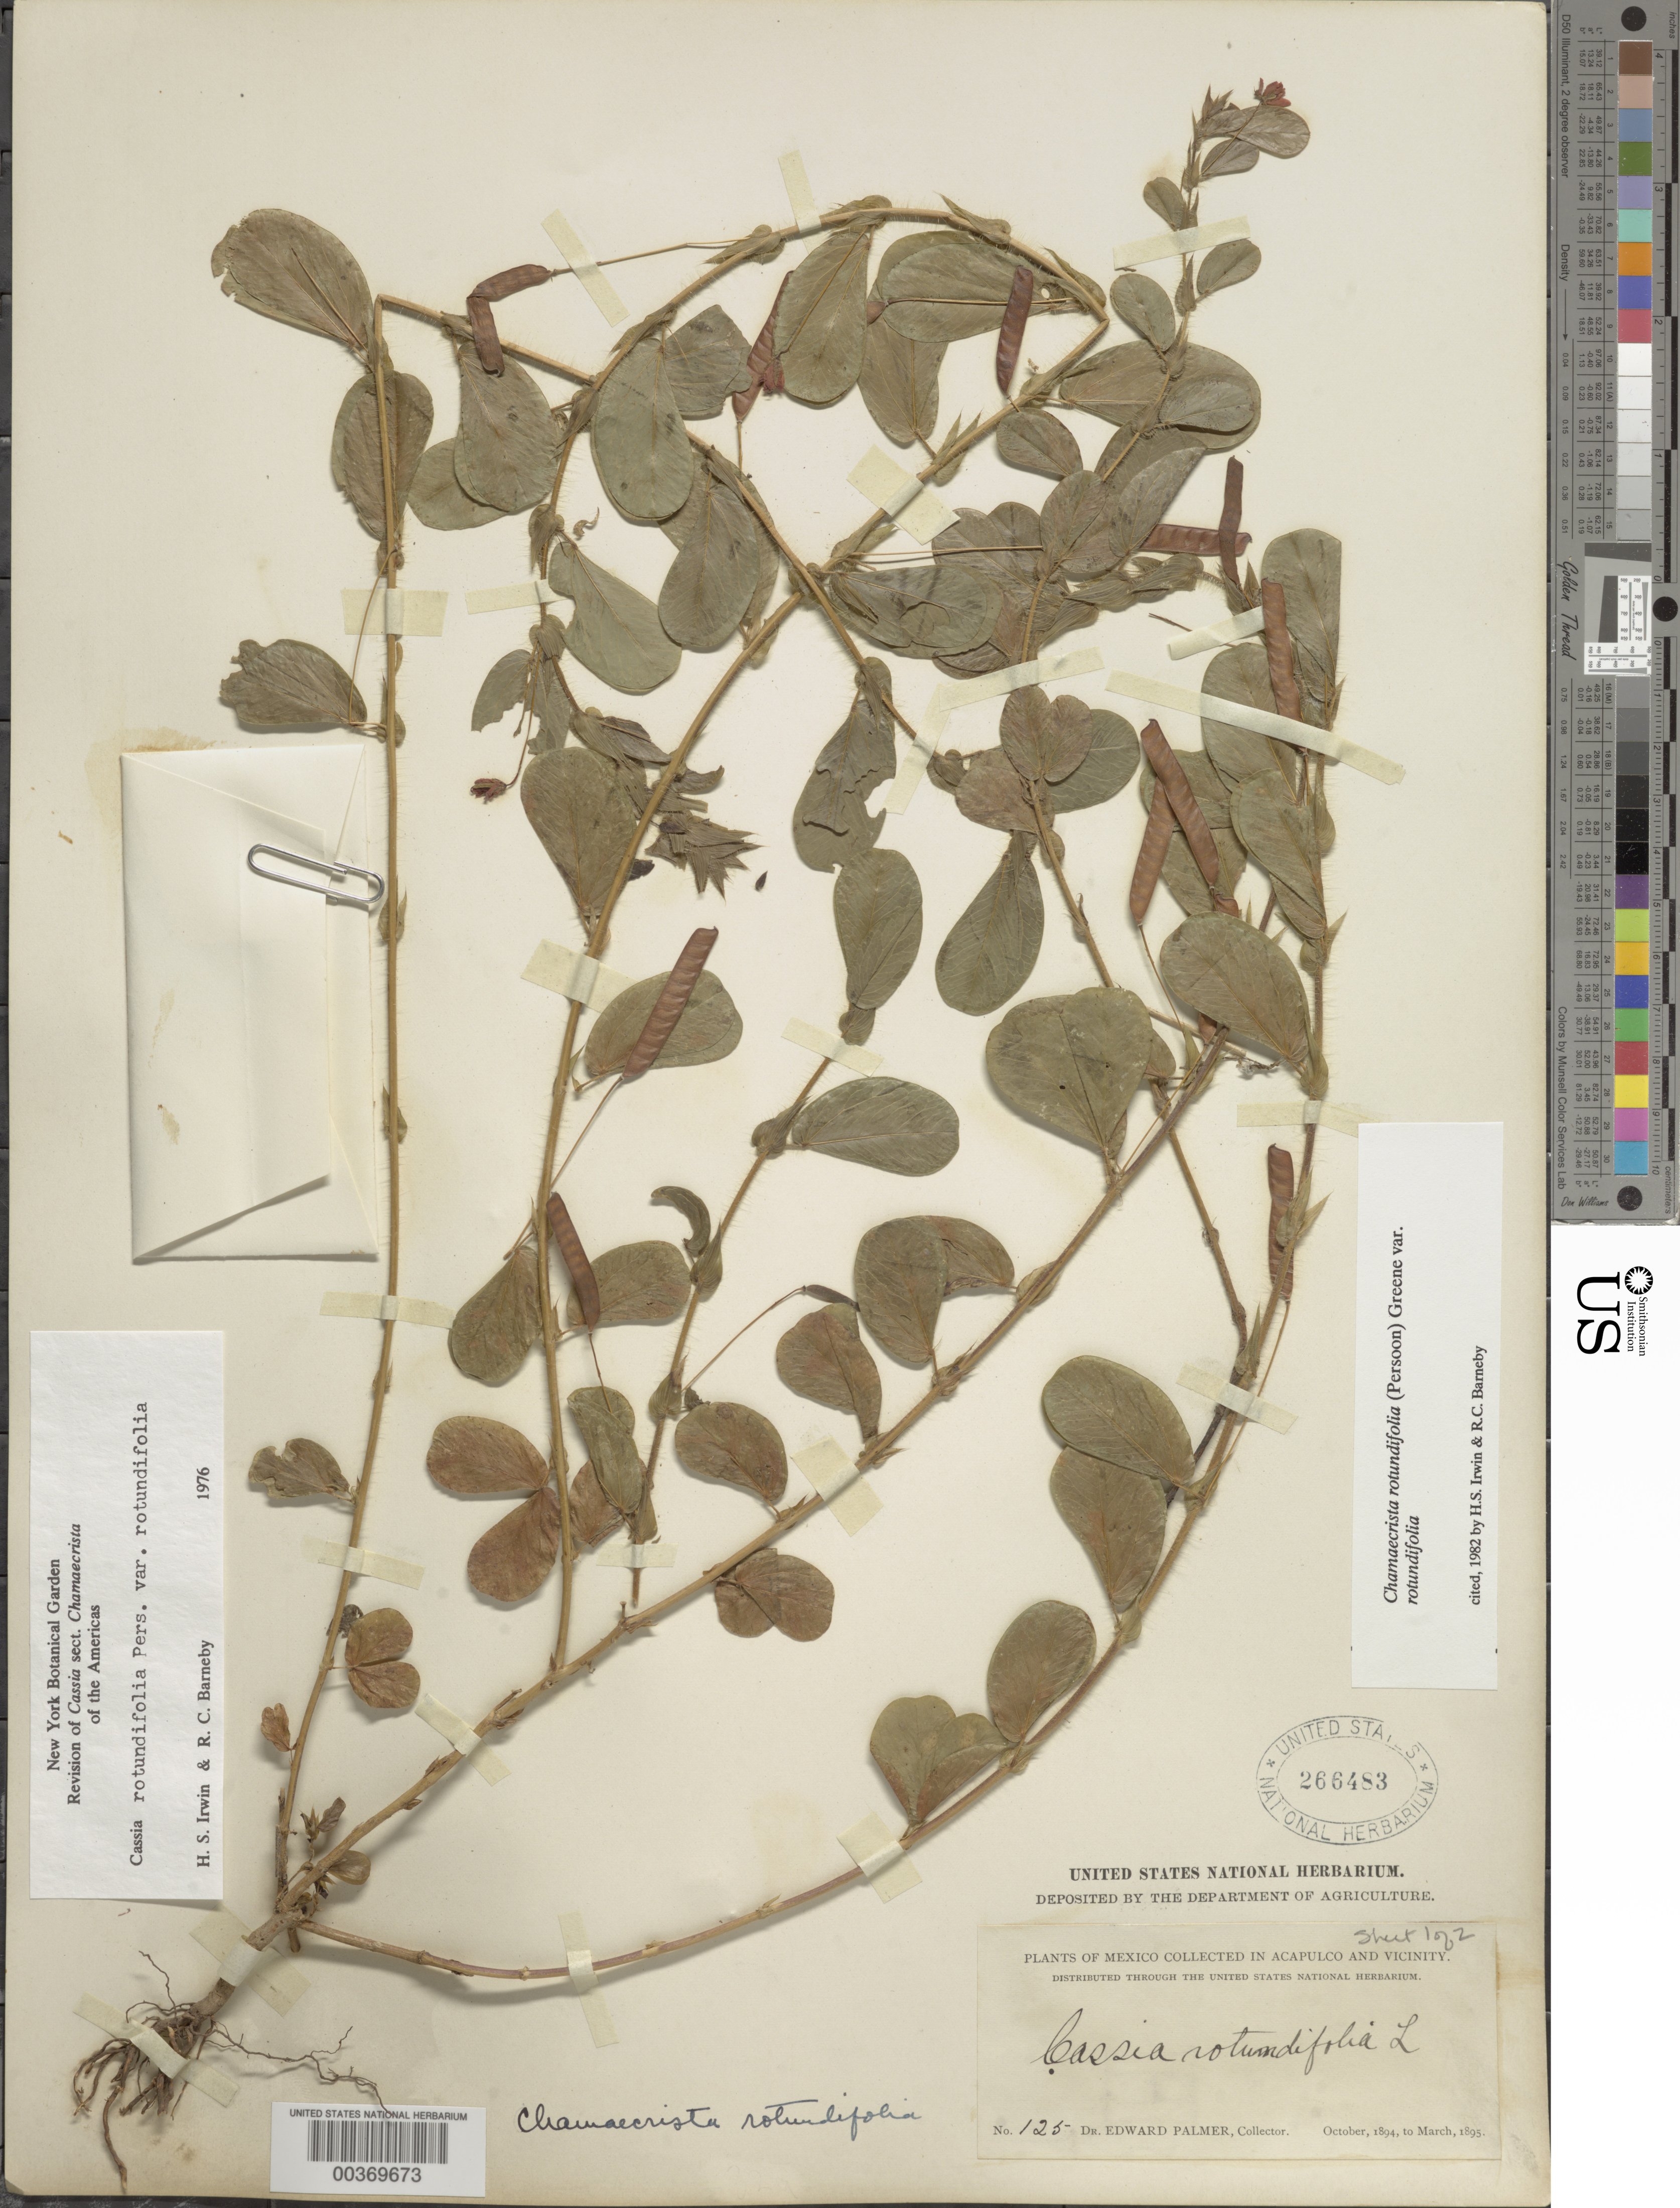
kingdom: Plantae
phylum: Tracheophyta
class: Magnoliopsida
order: Fabales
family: Fabaceae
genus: Chamaecrista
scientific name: Chamaecrista rotundifolia var. rotundifolia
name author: (Pers.) Greene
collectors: E. Palmer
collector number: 125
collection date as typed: Oct 1894 to -- Mar 1895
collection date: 1894-10/1895-03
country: Mexico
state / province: Guerrero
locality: Acapulco and vicinity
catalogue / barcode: US 266483